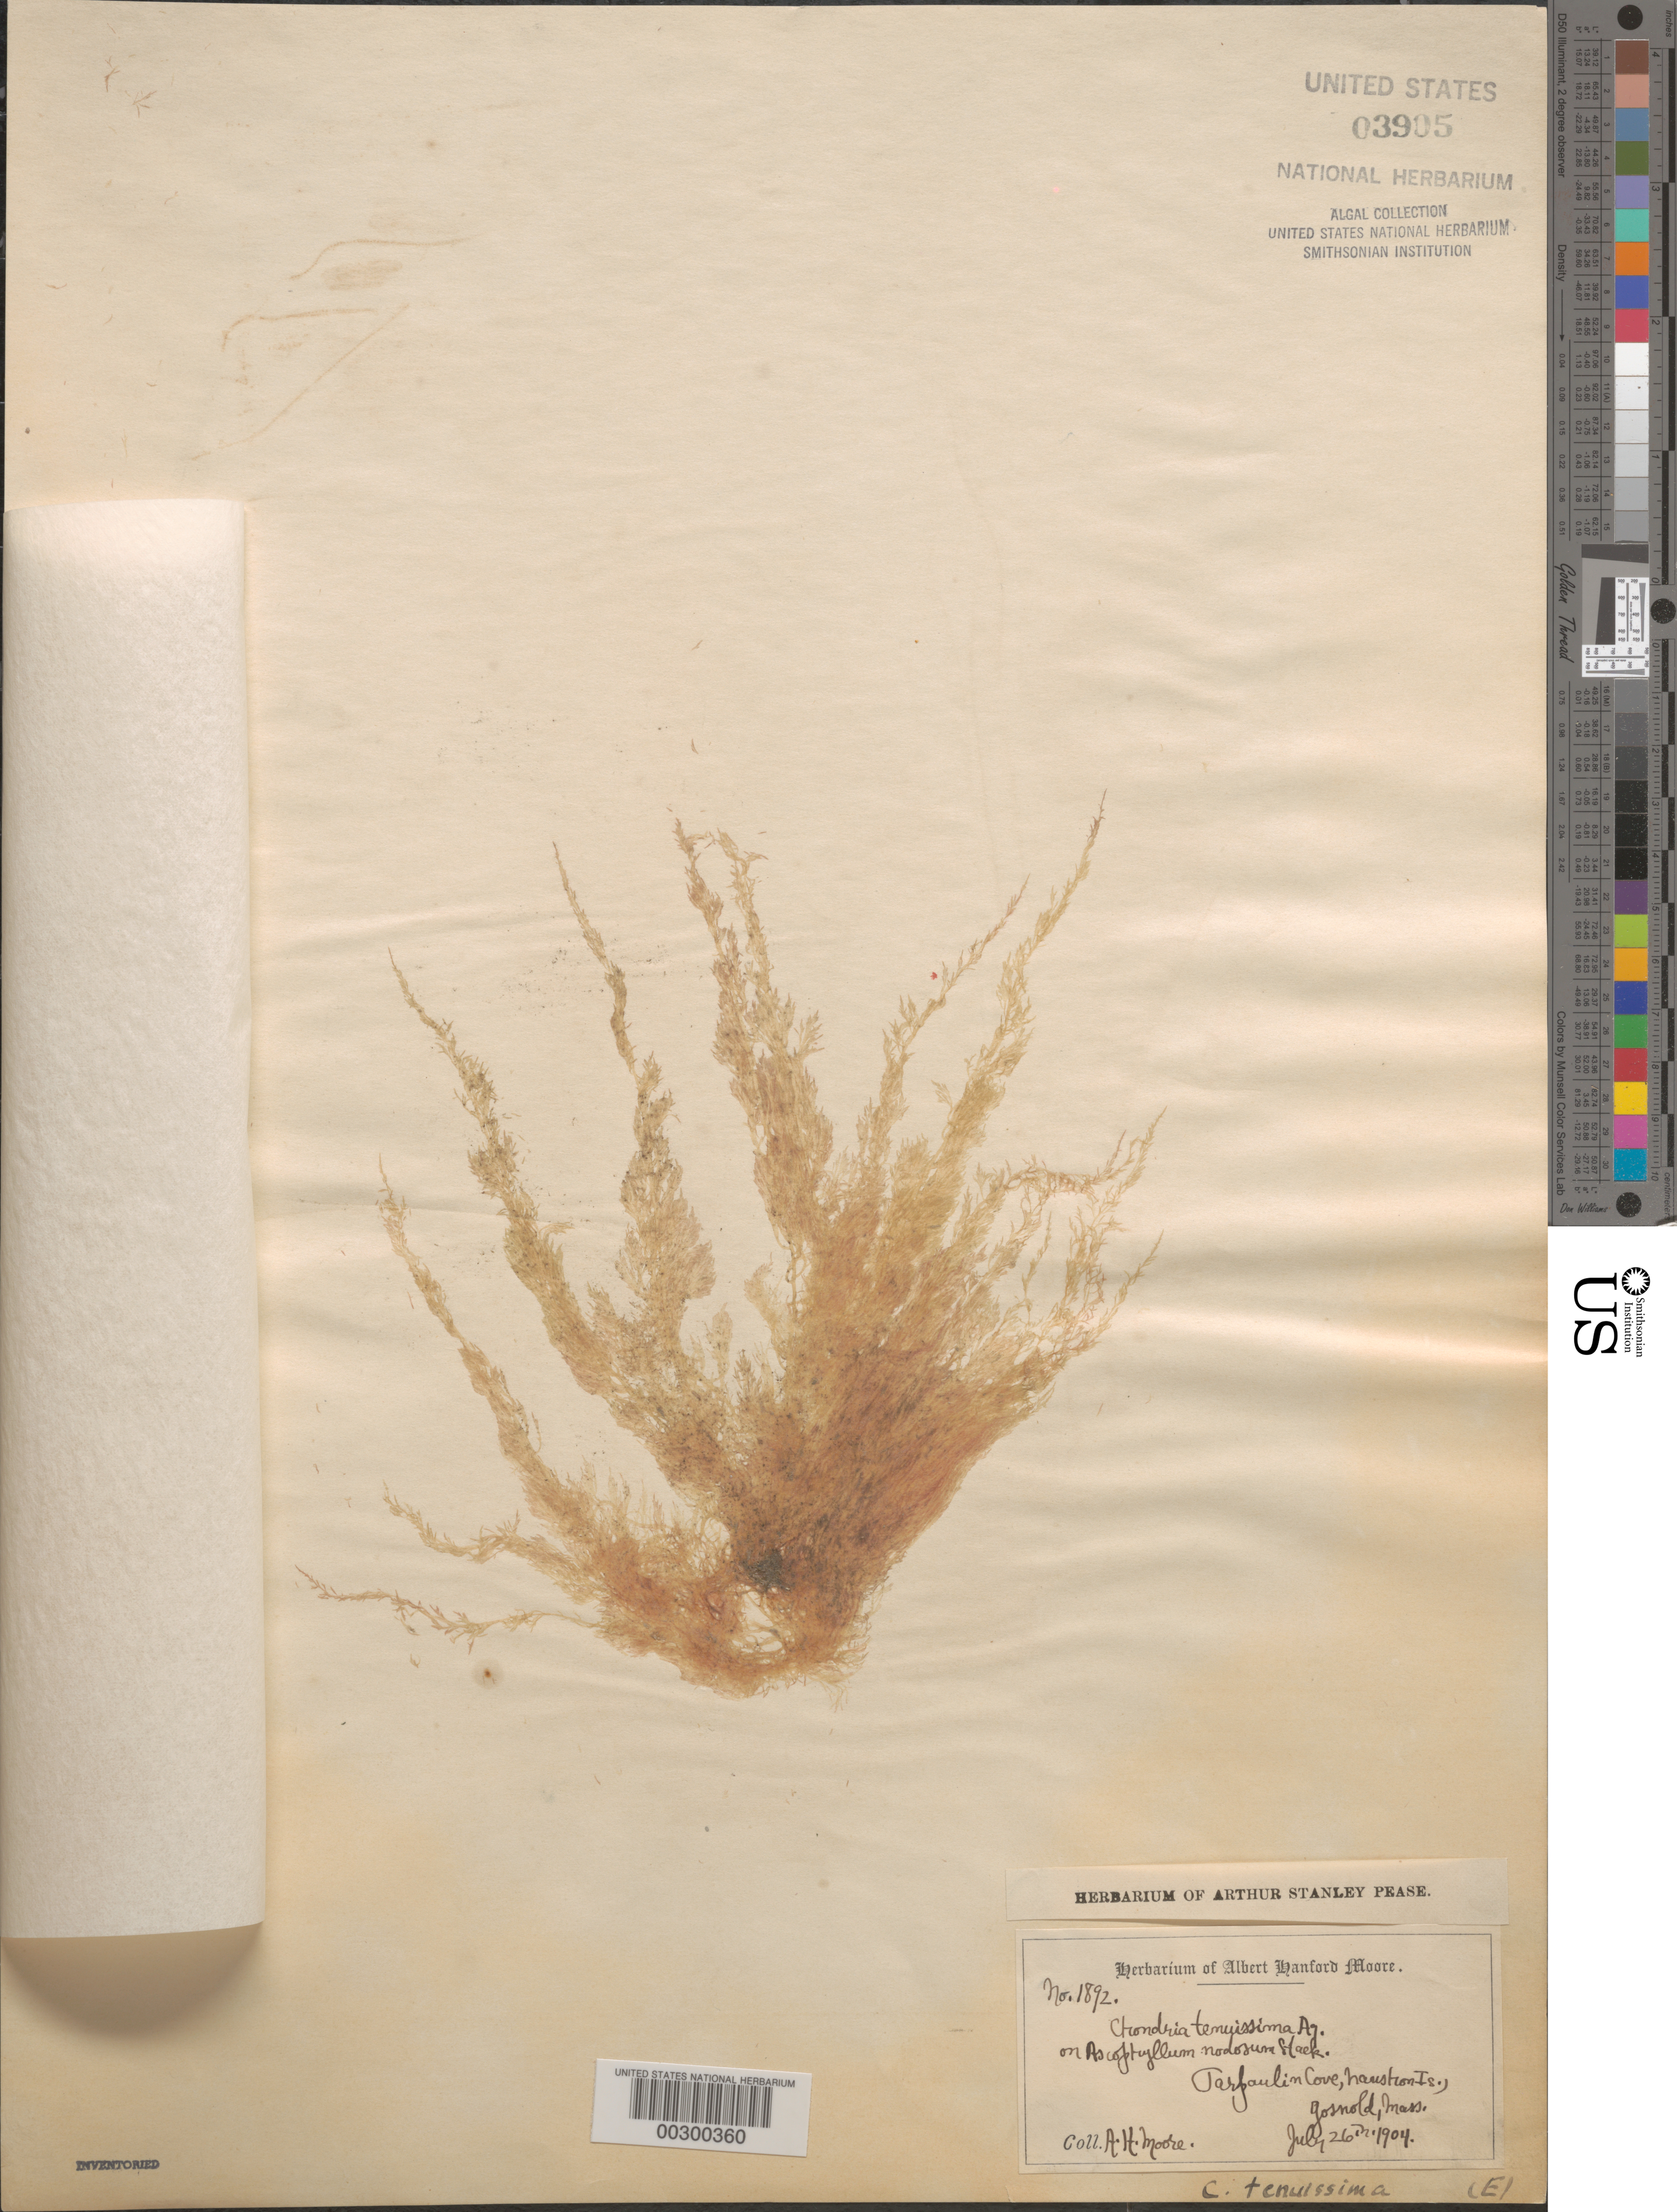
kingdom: Plantae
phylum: Rhodophyta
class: Florideophyceae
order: Ceramiales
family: Rhodomelaceae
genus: Chondria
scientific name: Chondria capillaris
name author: M.J. Wynne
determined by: Algae name updating Project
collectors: A. H. Moore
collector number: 1892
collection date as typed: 26 Jul 1904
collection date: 1904-07-26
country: United States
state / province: Massachusetts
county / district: Dukes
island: Naushon Island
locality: Tarpaulin Cove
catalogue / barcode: US 3905